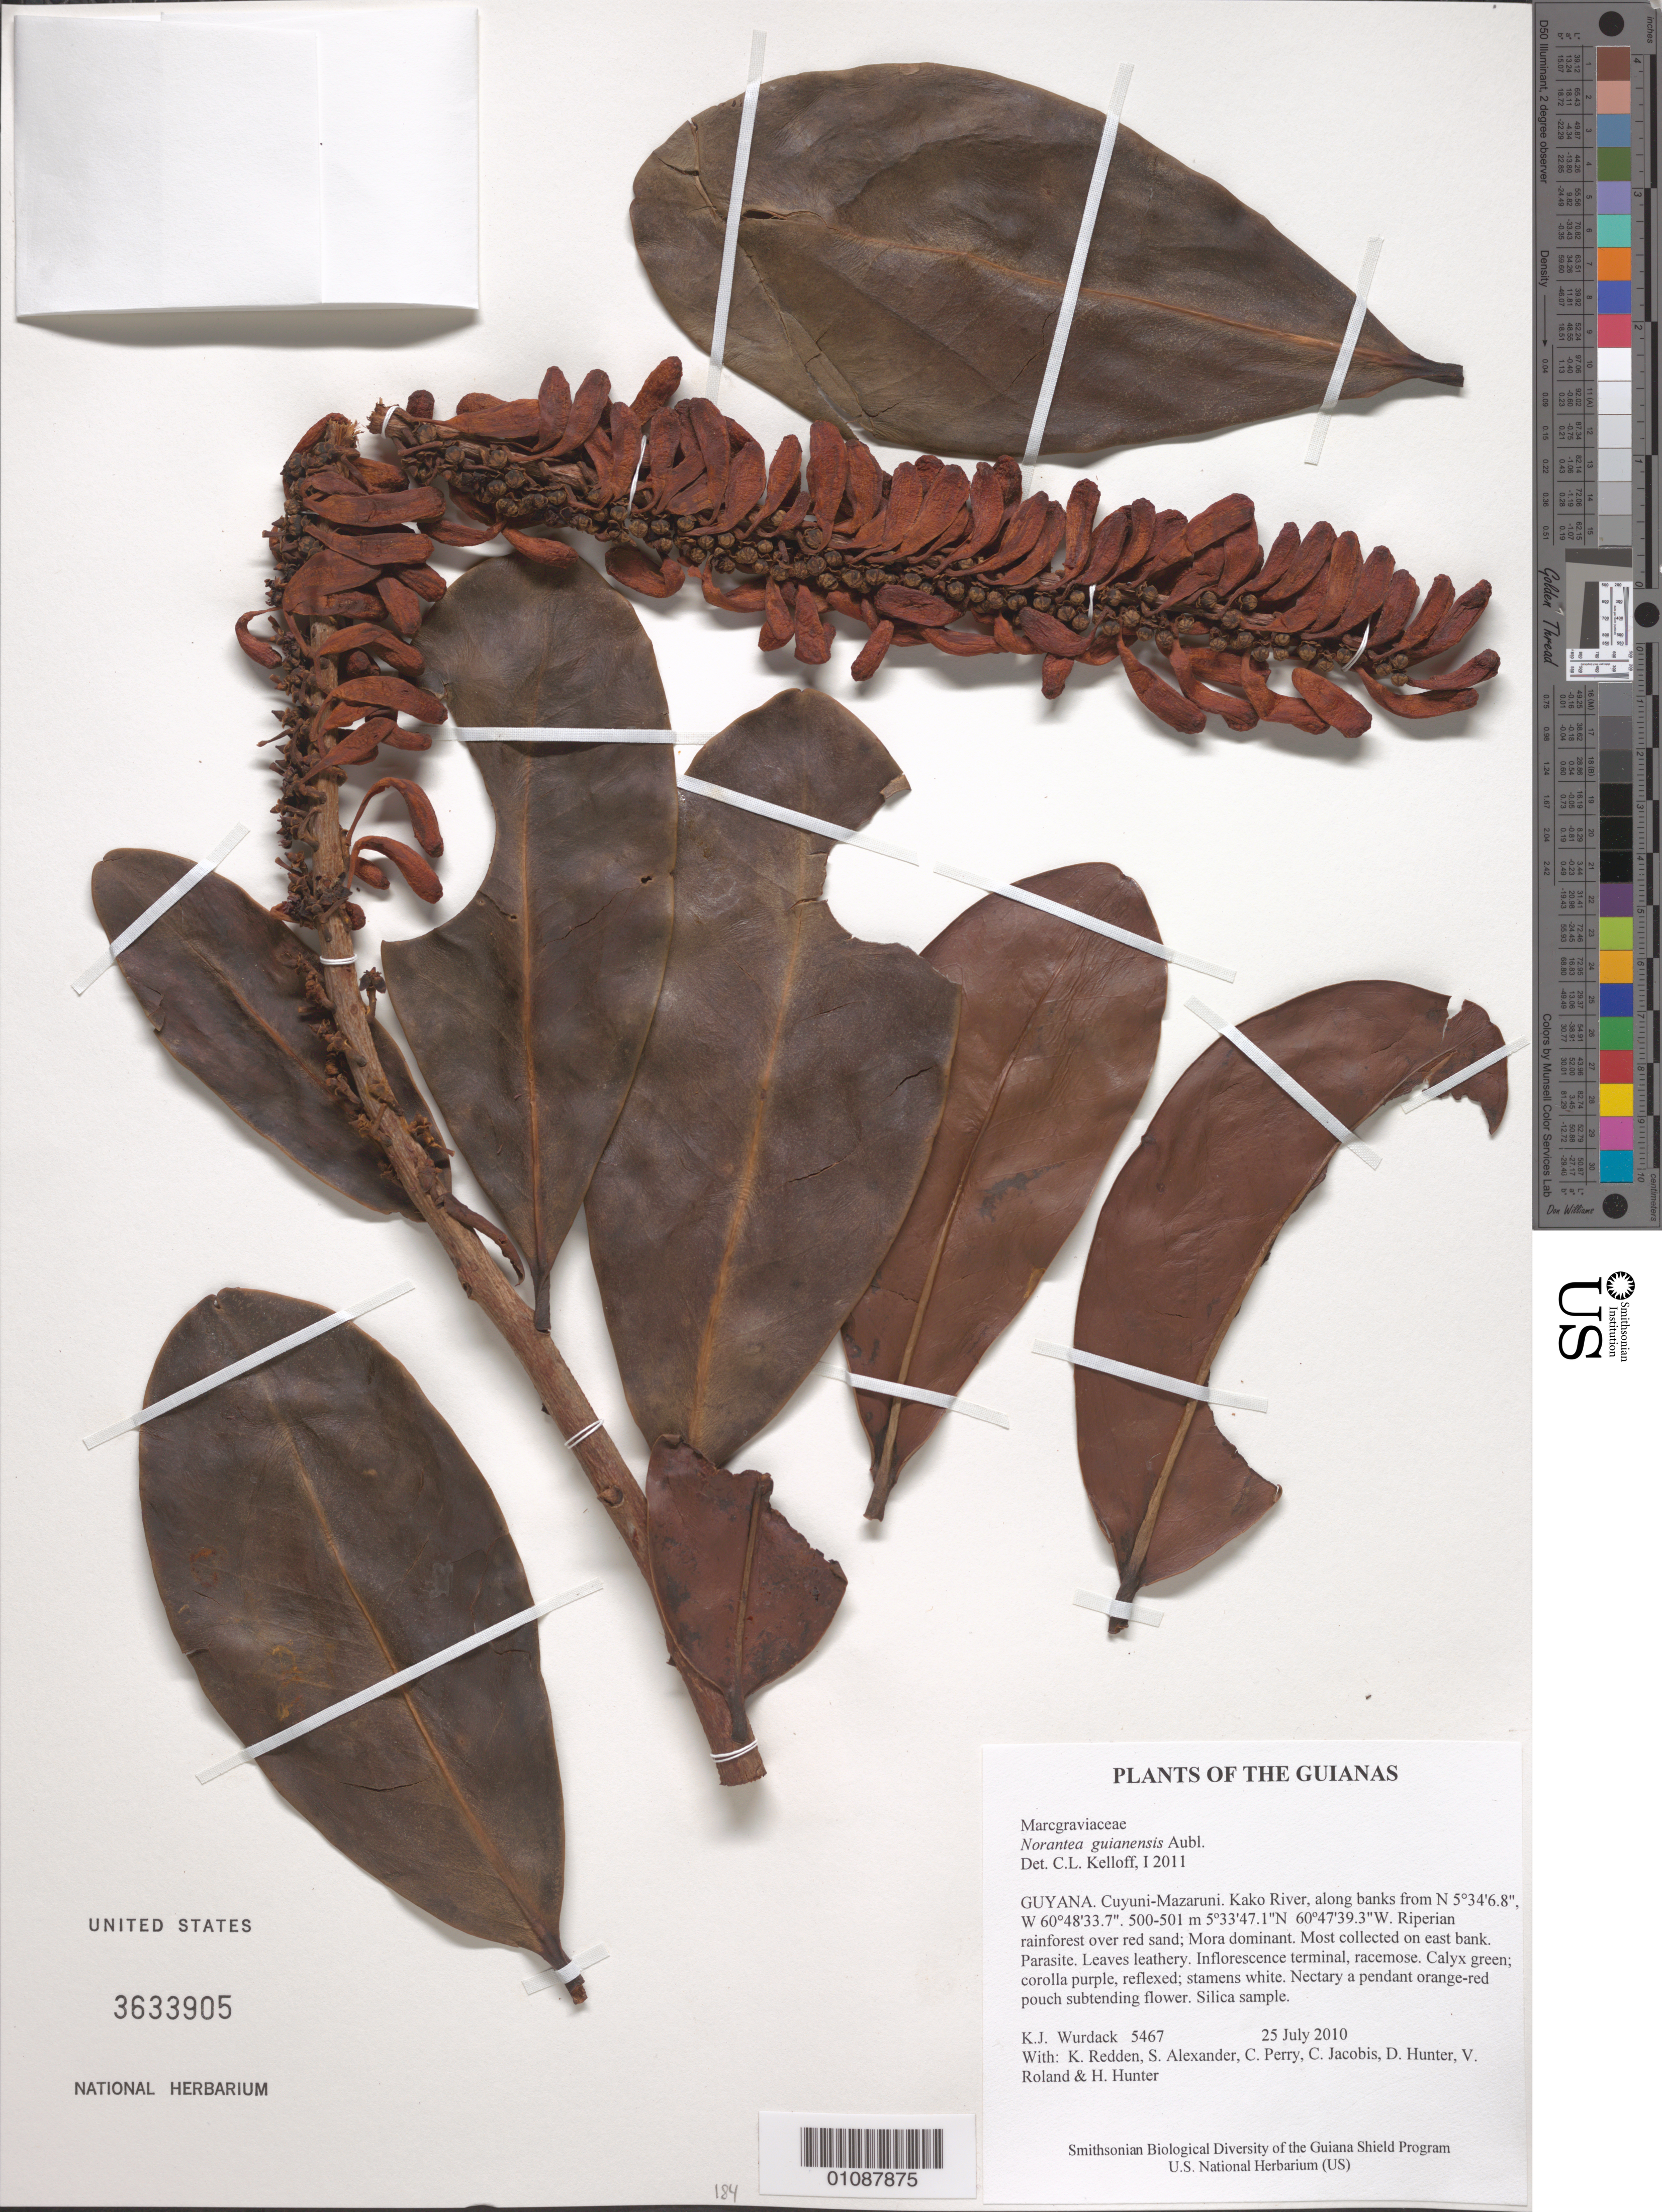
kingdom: Plantae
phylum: Tracheophyta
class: Magnoliopsida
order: Ericales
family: Marcgraviaceae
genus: Norantea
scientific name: Norantea guianensis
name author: Aubl.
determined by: Kelloff, Carol L., (US), Smithsonian Institution - National Museum of Natural History (UNITED STATES)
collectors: K. Wurdack, K. M. Redden, S. N. Alexander, C. Perry, C. Jacobis, D. Hunter, V. Roland & H. Hunter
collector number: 5467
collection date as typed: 25 July 2010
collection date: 2010-07-25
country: Guyana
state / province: Cuyuni-Mazaruni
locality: Kako River, along banks from N 5°34'6.8", W 60°48'33.7"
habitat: Riperian rainforest over red sand; Mora dominant. Most collected on east bank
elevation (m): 500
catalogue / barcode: US 3633905